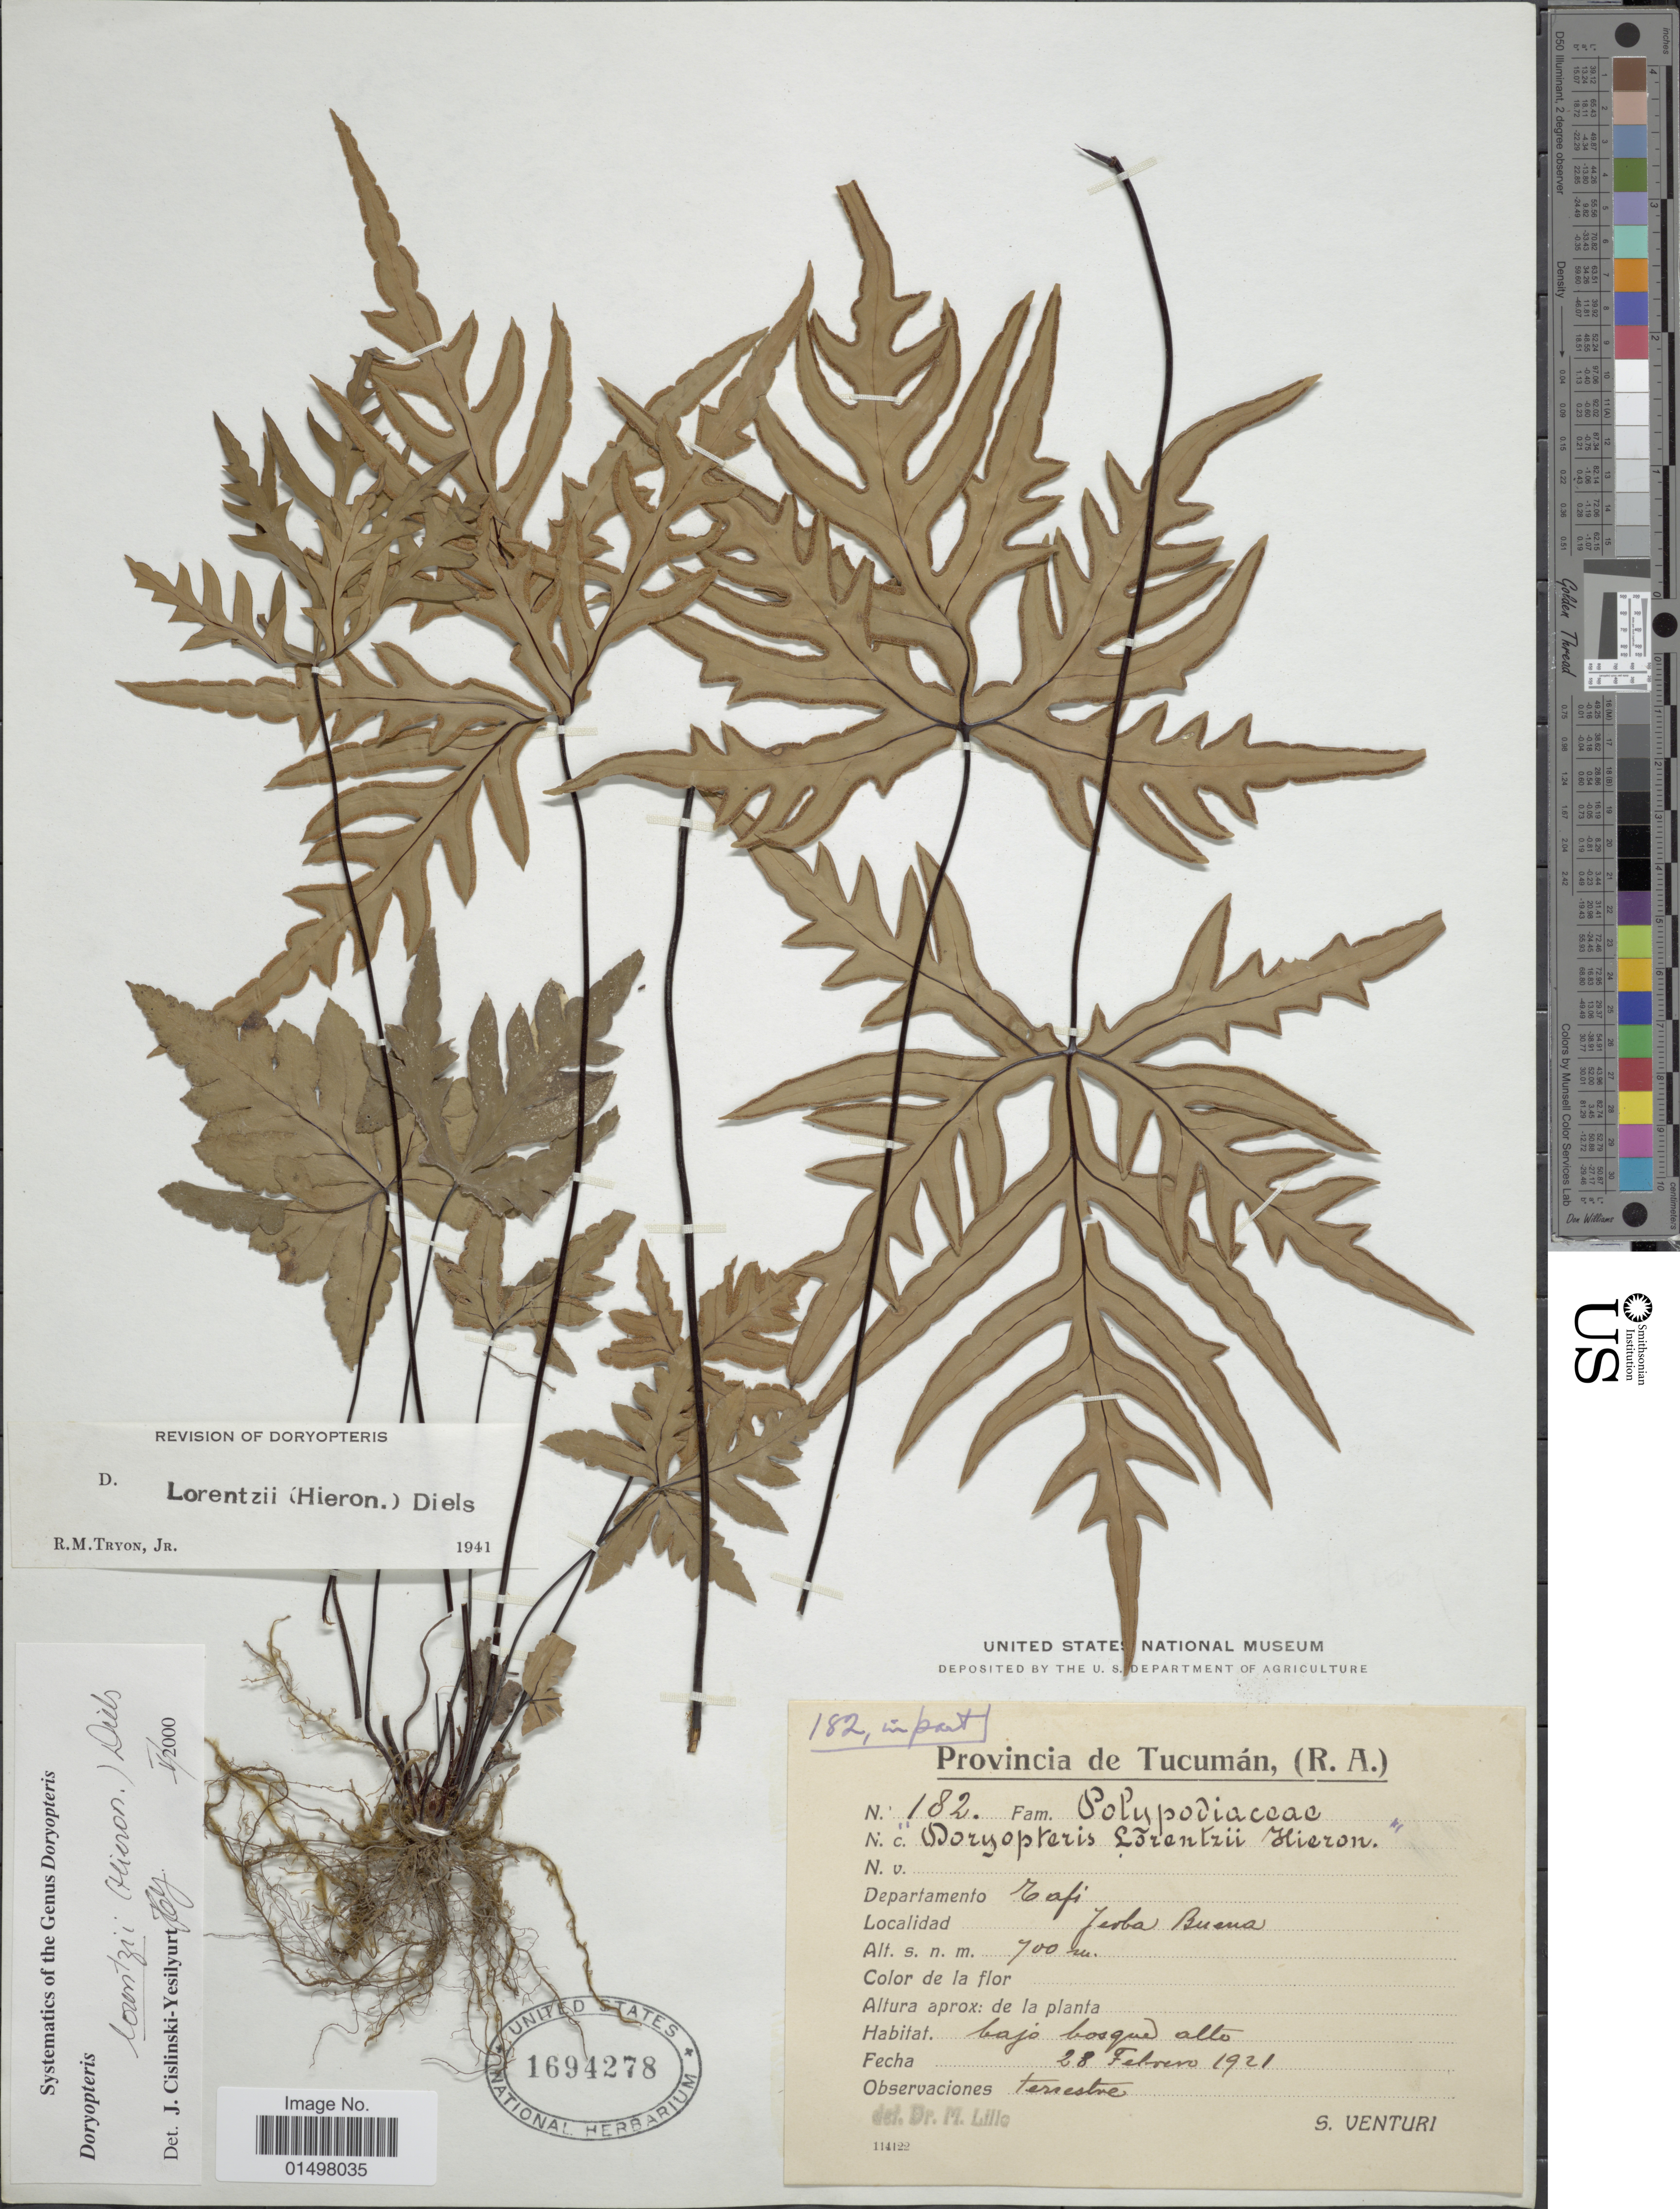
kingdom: Plantae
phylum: Tracheophyta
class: Polypodiopsida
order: Polypodiales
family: Pteridaceae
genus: Doryopteris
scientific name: Doryopteris lorentzii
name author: (Diels) Hieron.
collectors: S. Venturi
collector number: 182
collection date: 1921-02-28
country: Argentina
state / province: Tucuman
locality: Provincia de Tucuman, (R. A.) Departamento Rafi. Yerba Buena.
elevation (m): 700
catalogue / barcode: US 1694278